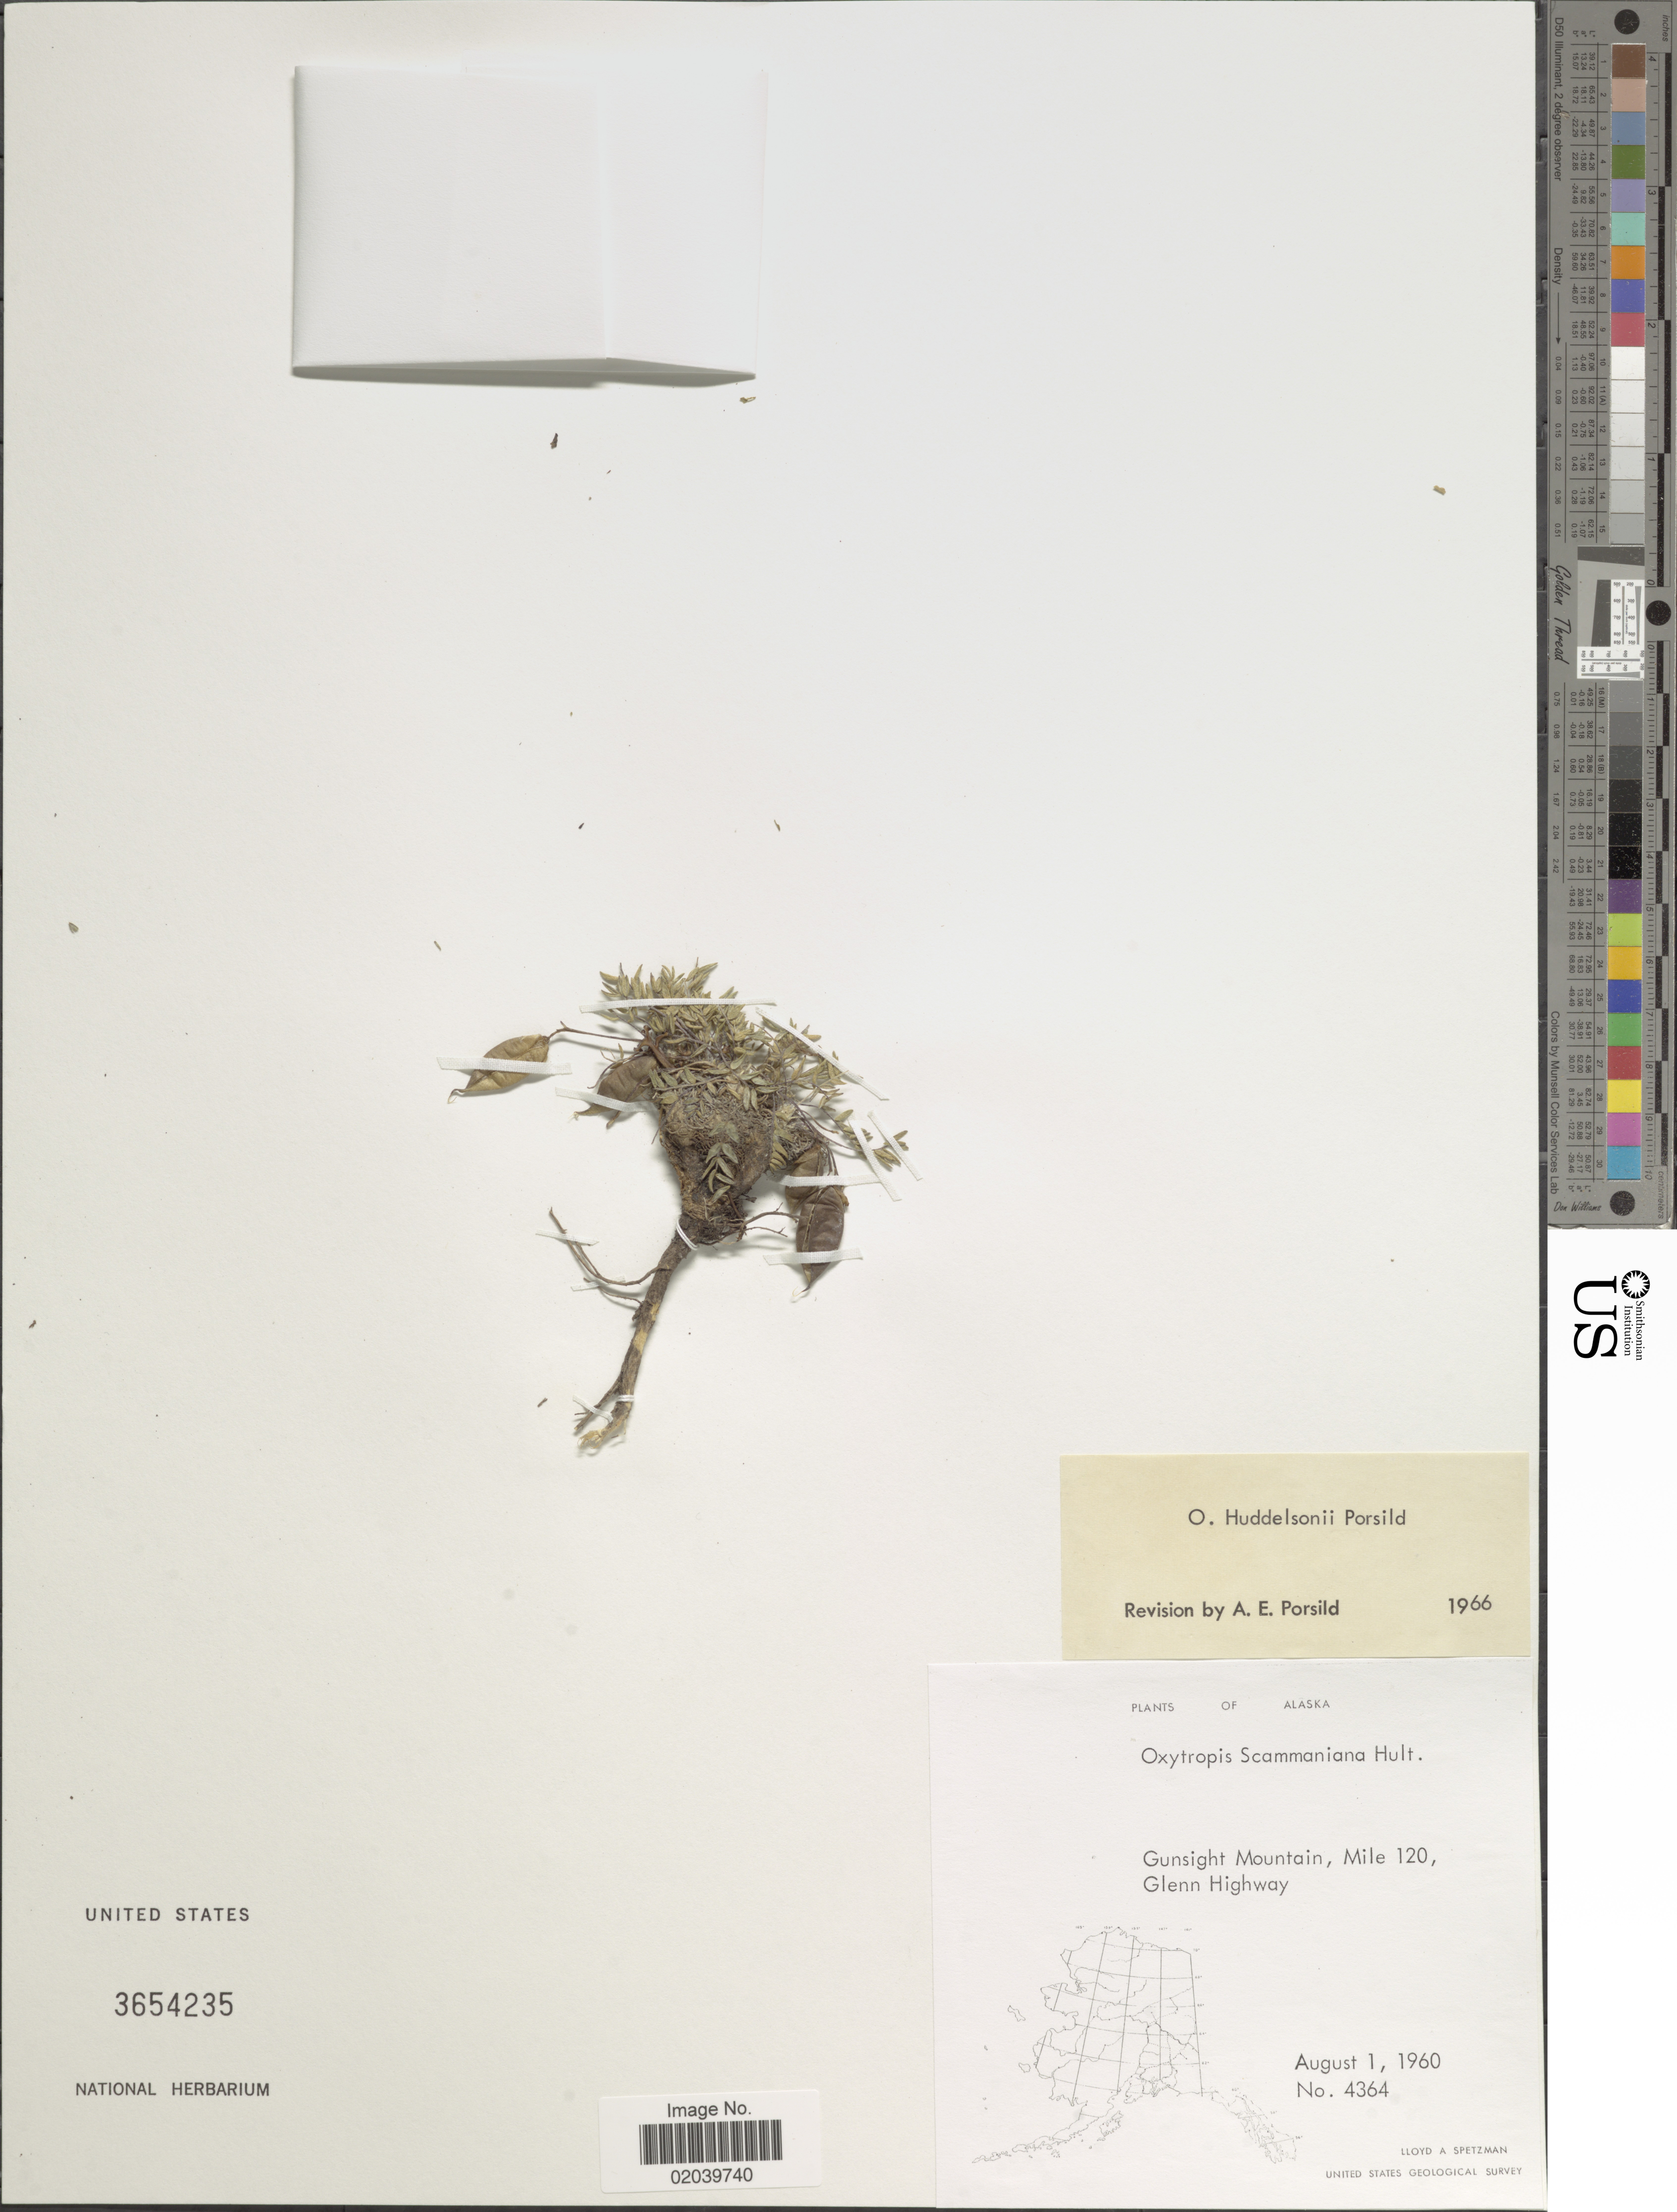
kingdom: Plantae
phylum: Tracheophyta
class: Magnoliopsida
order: Fabales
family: Fabaceae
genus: Oxytropis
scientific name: Oxytropis huddelsonii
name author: A.E. Porsild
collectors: L. Spetzman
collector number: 4364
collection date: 1960-08-01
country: United States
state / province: Alaska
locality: Gunsight Mountain, Mile 120, Glenn Highway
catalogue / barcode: US 3654235